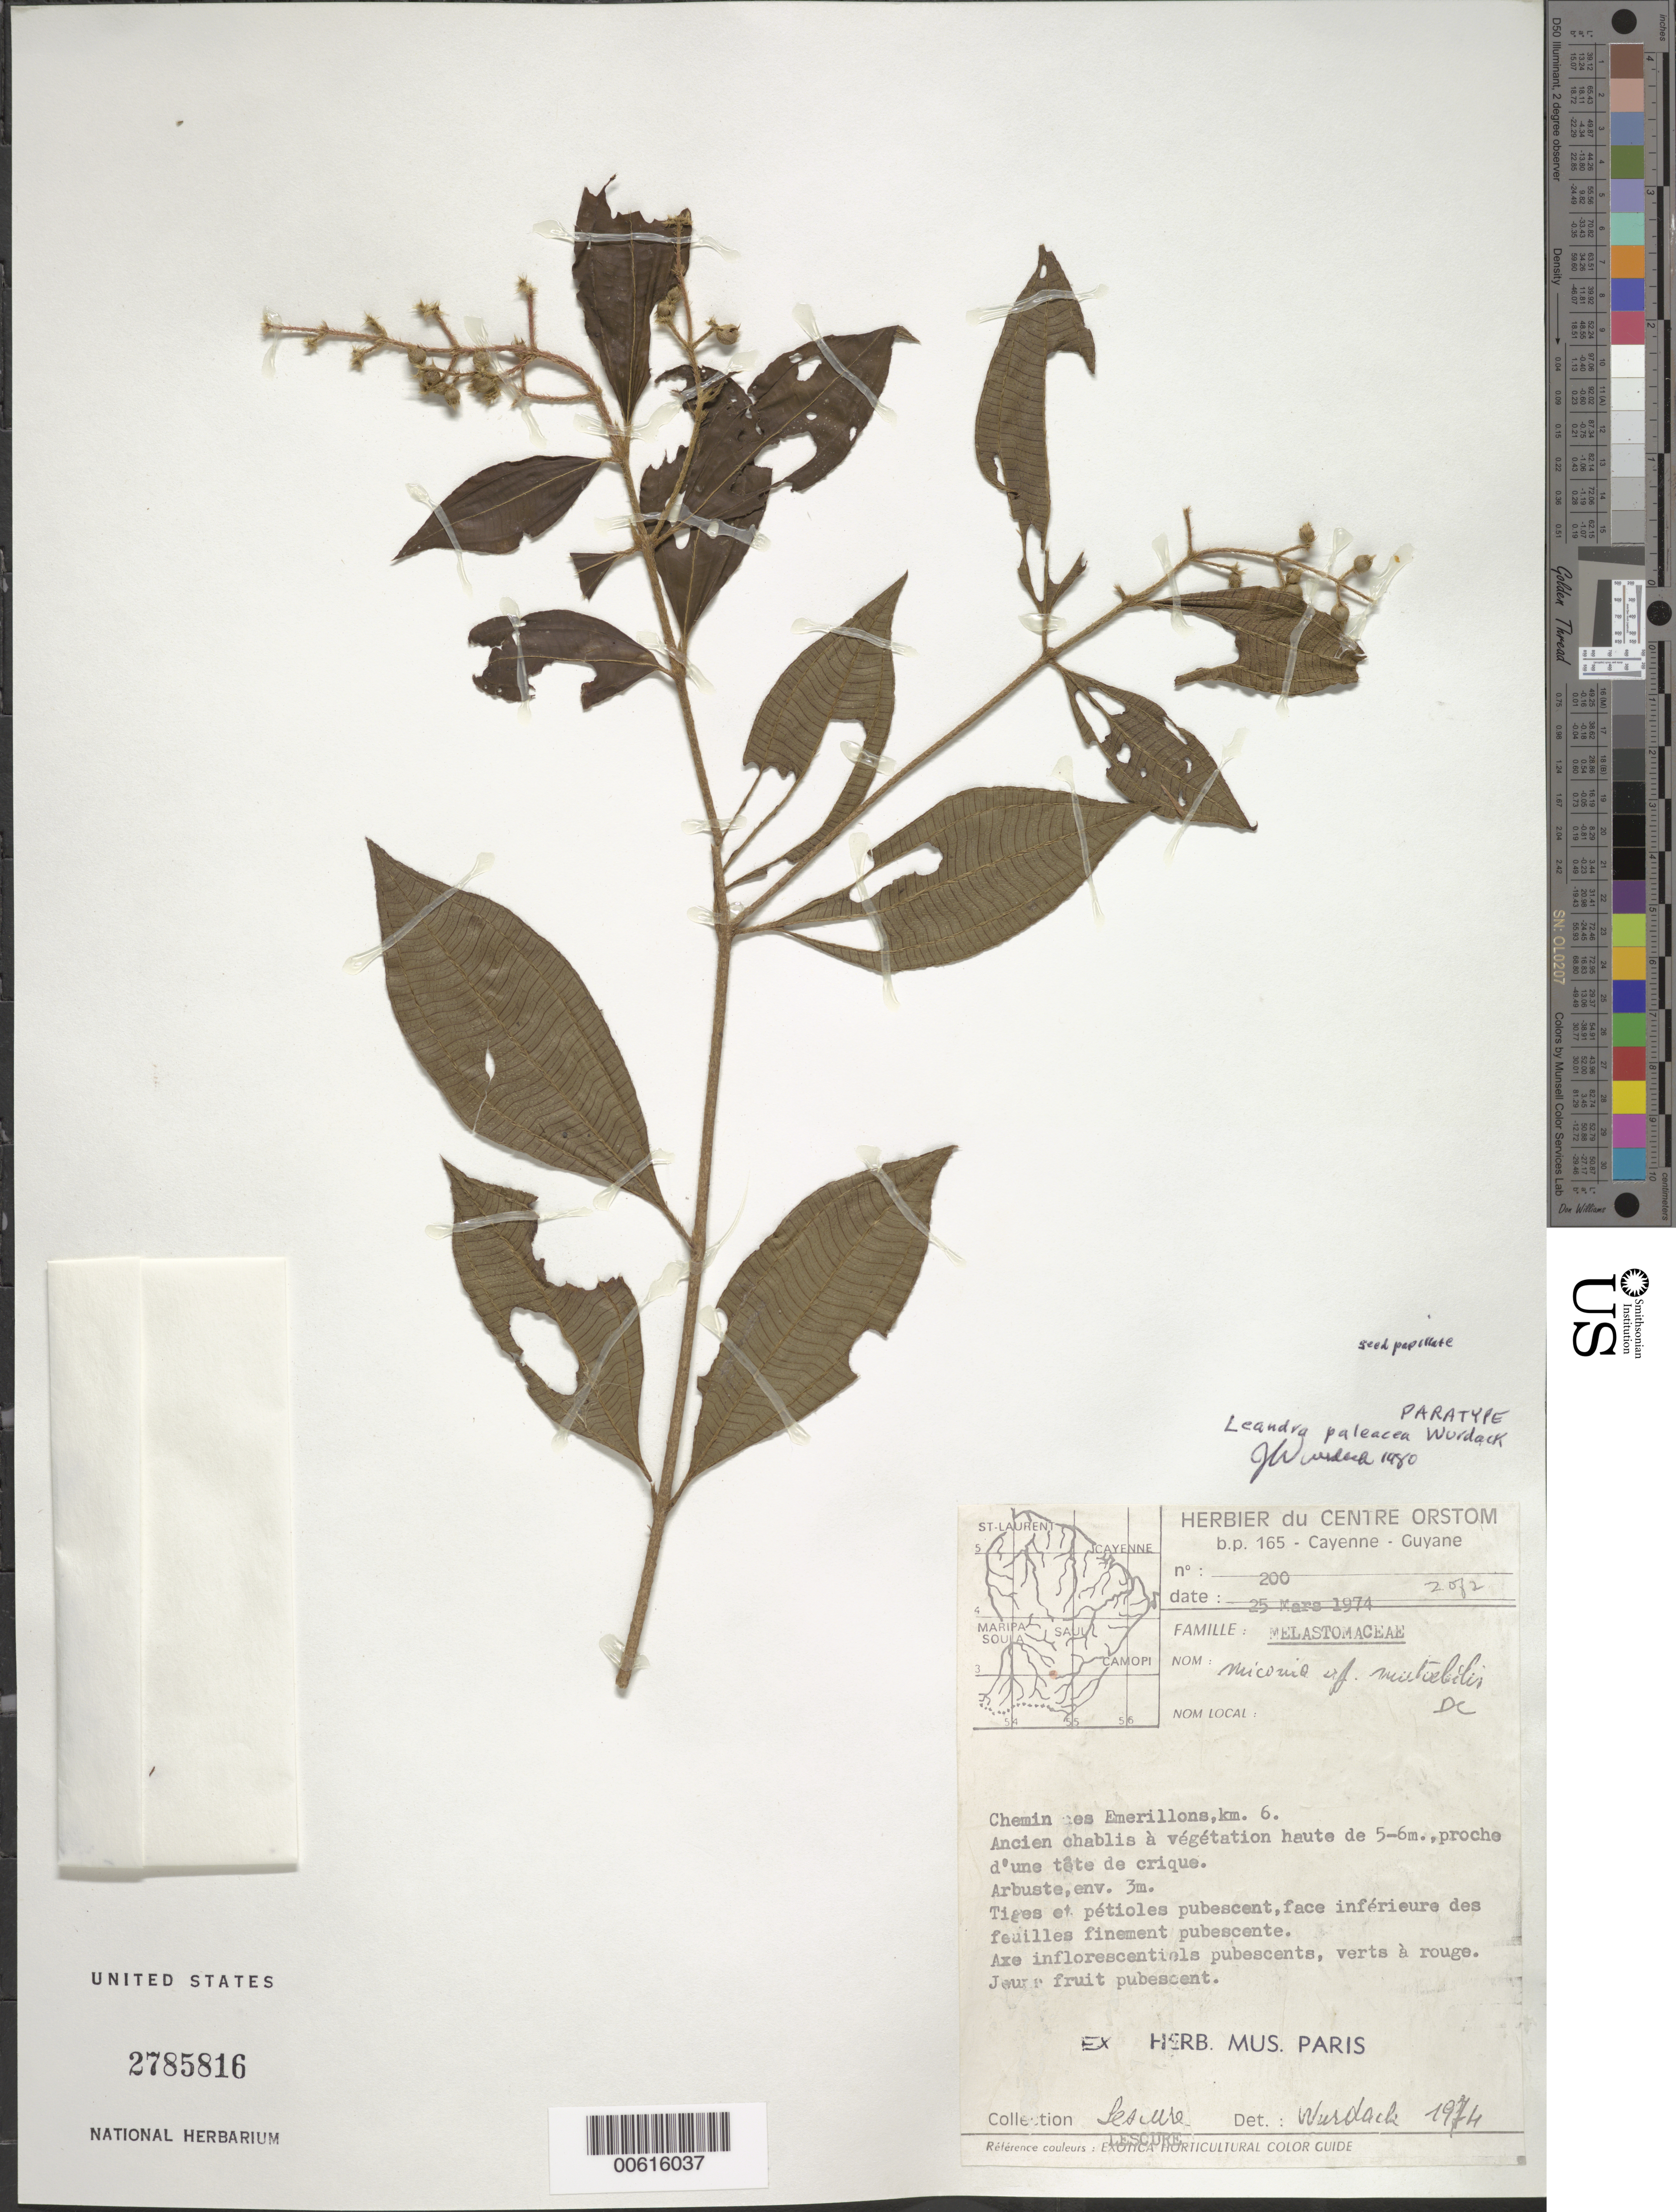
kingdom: Plantae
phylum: Tracheophyta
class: Magnoliopsida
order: Myrtales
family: Melastomataceae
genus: Leandra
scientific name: Leandra paleacea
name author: Wurdack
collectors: -. Lescure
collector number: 200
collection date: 1974-03-25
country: Guyana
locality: Chemin des Emerillons km. 6.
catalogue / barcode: US 2785816